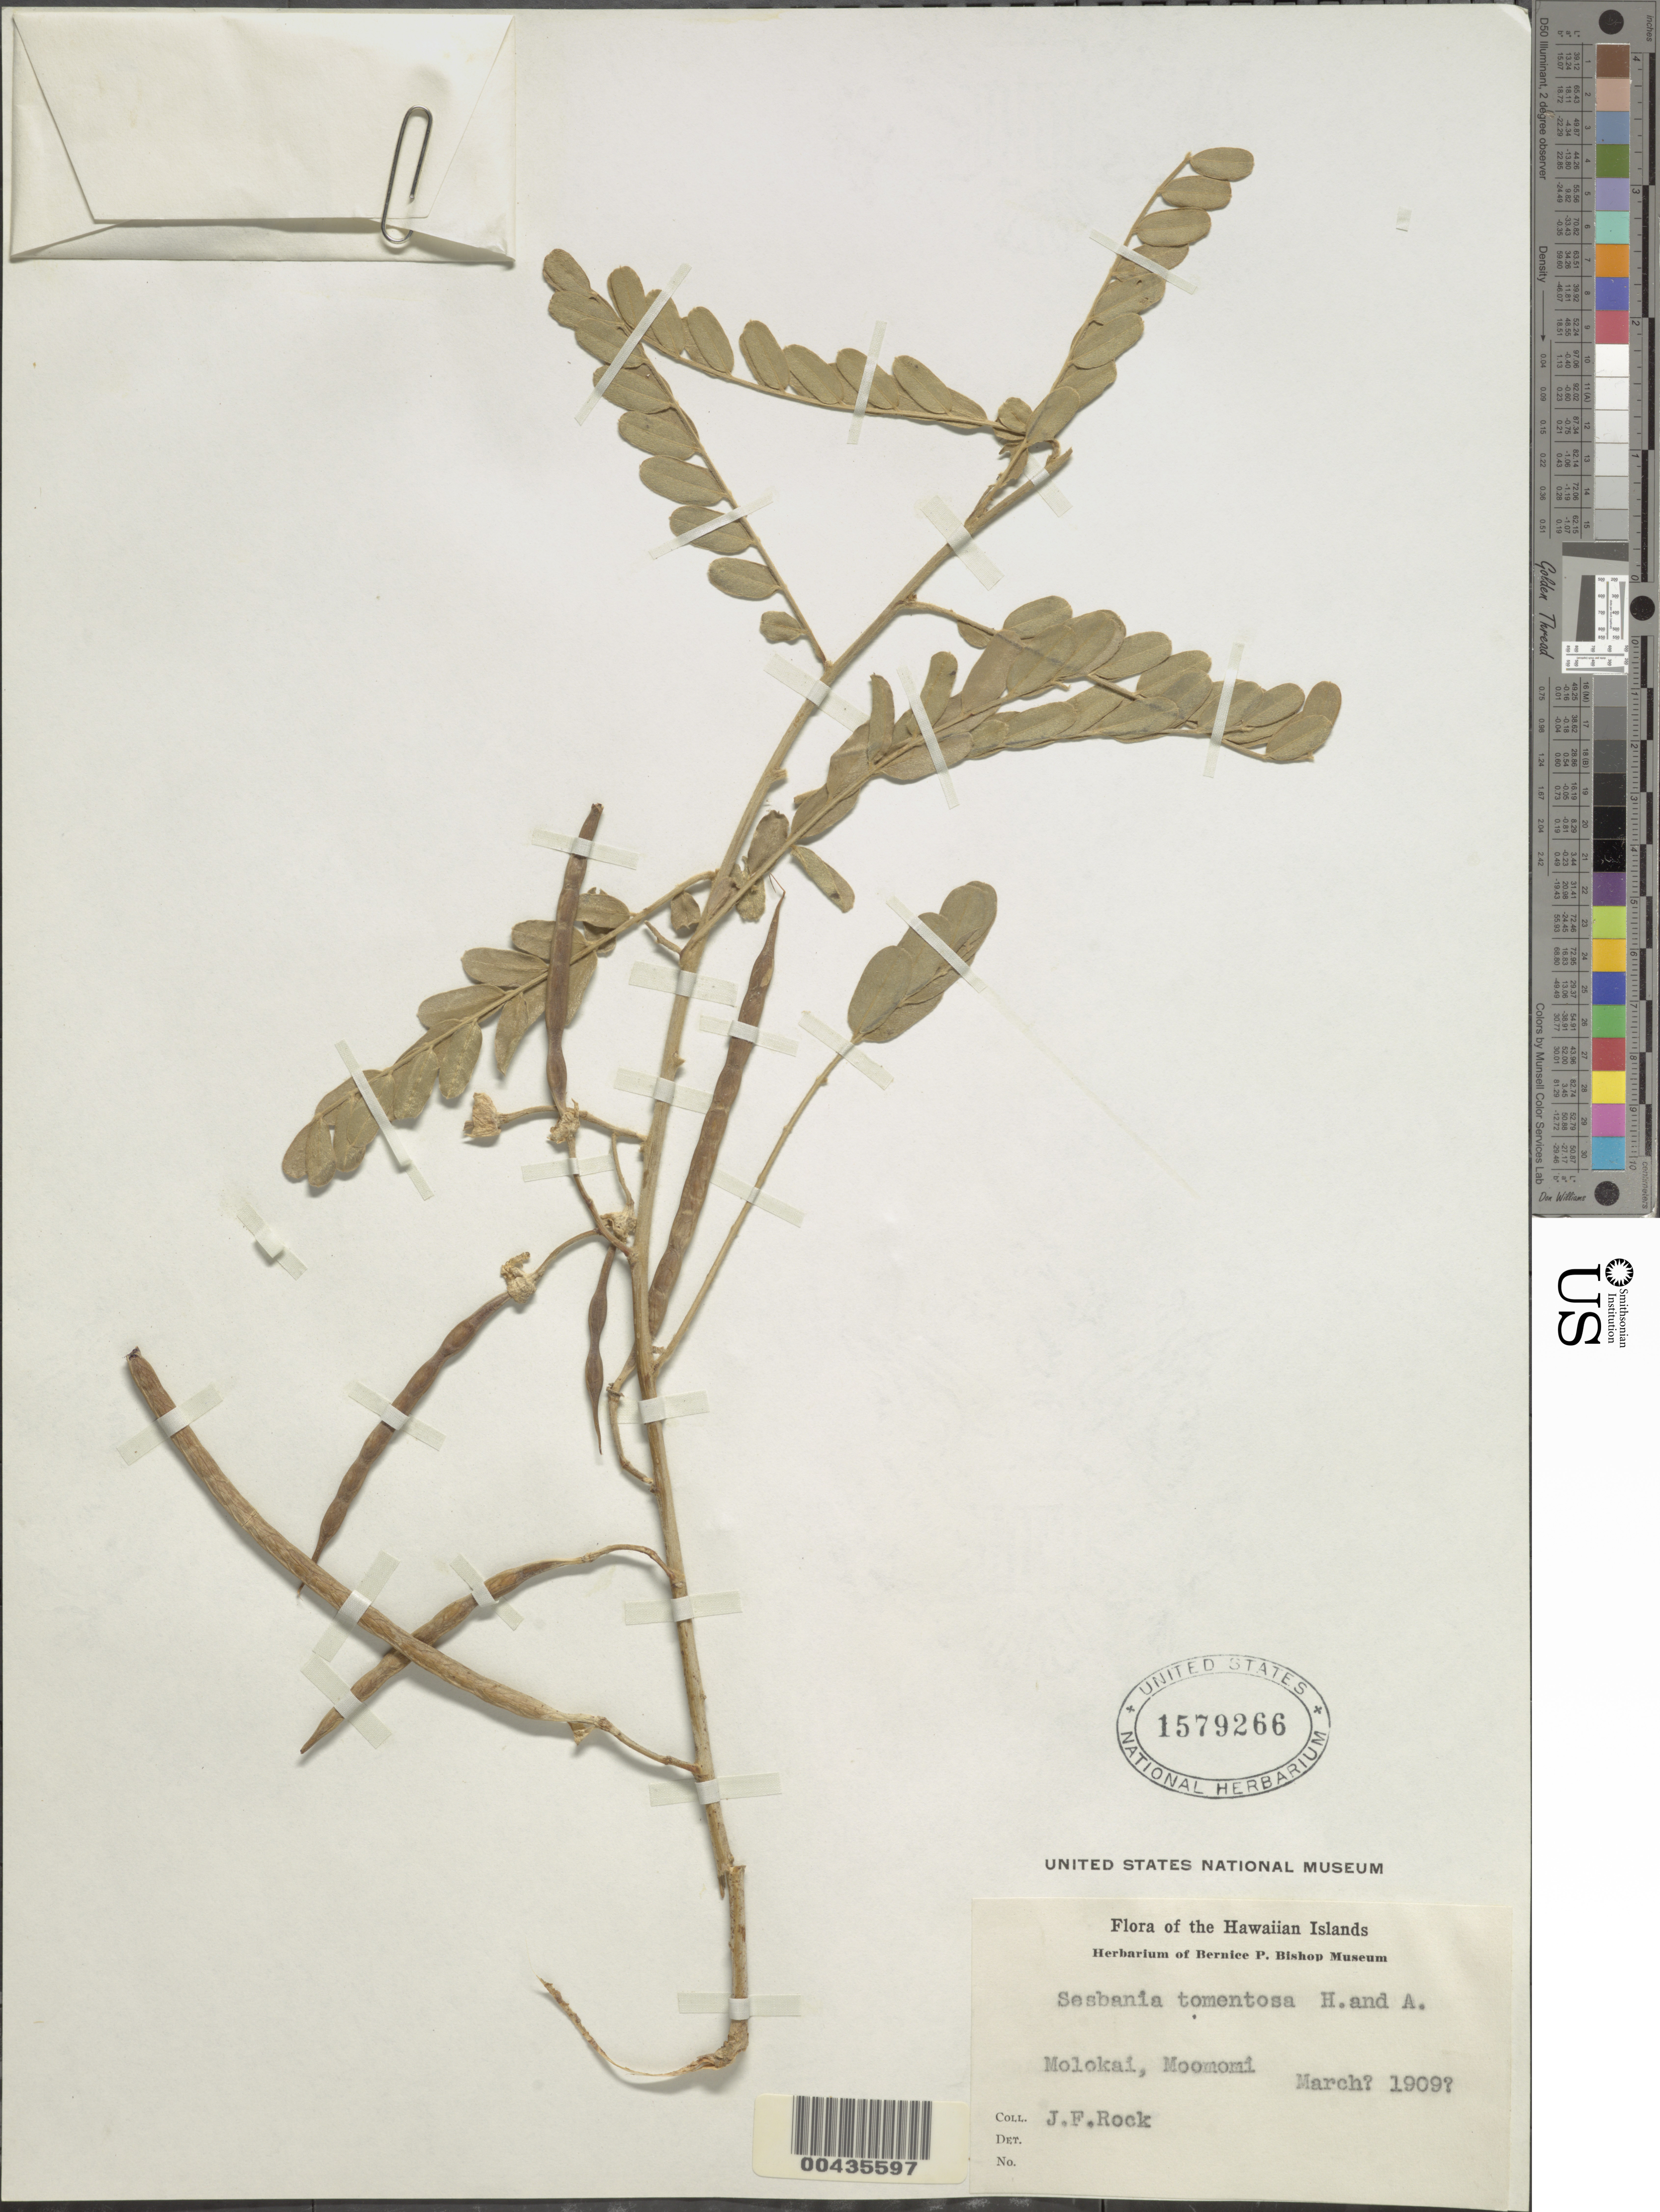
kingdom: Plantae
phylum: Tracheophyta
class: Magnoliopsida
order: Fabales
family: Fabaceae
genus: Sesbania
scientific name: Sesbania tomentosa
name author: Hook. & Arn.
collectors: J. F. Rock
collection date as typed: Mar 1909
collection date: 1909-03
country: United States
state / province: Hawaii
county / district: Maui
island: Moloka'i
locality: Moomomi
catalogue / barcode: US 1579266